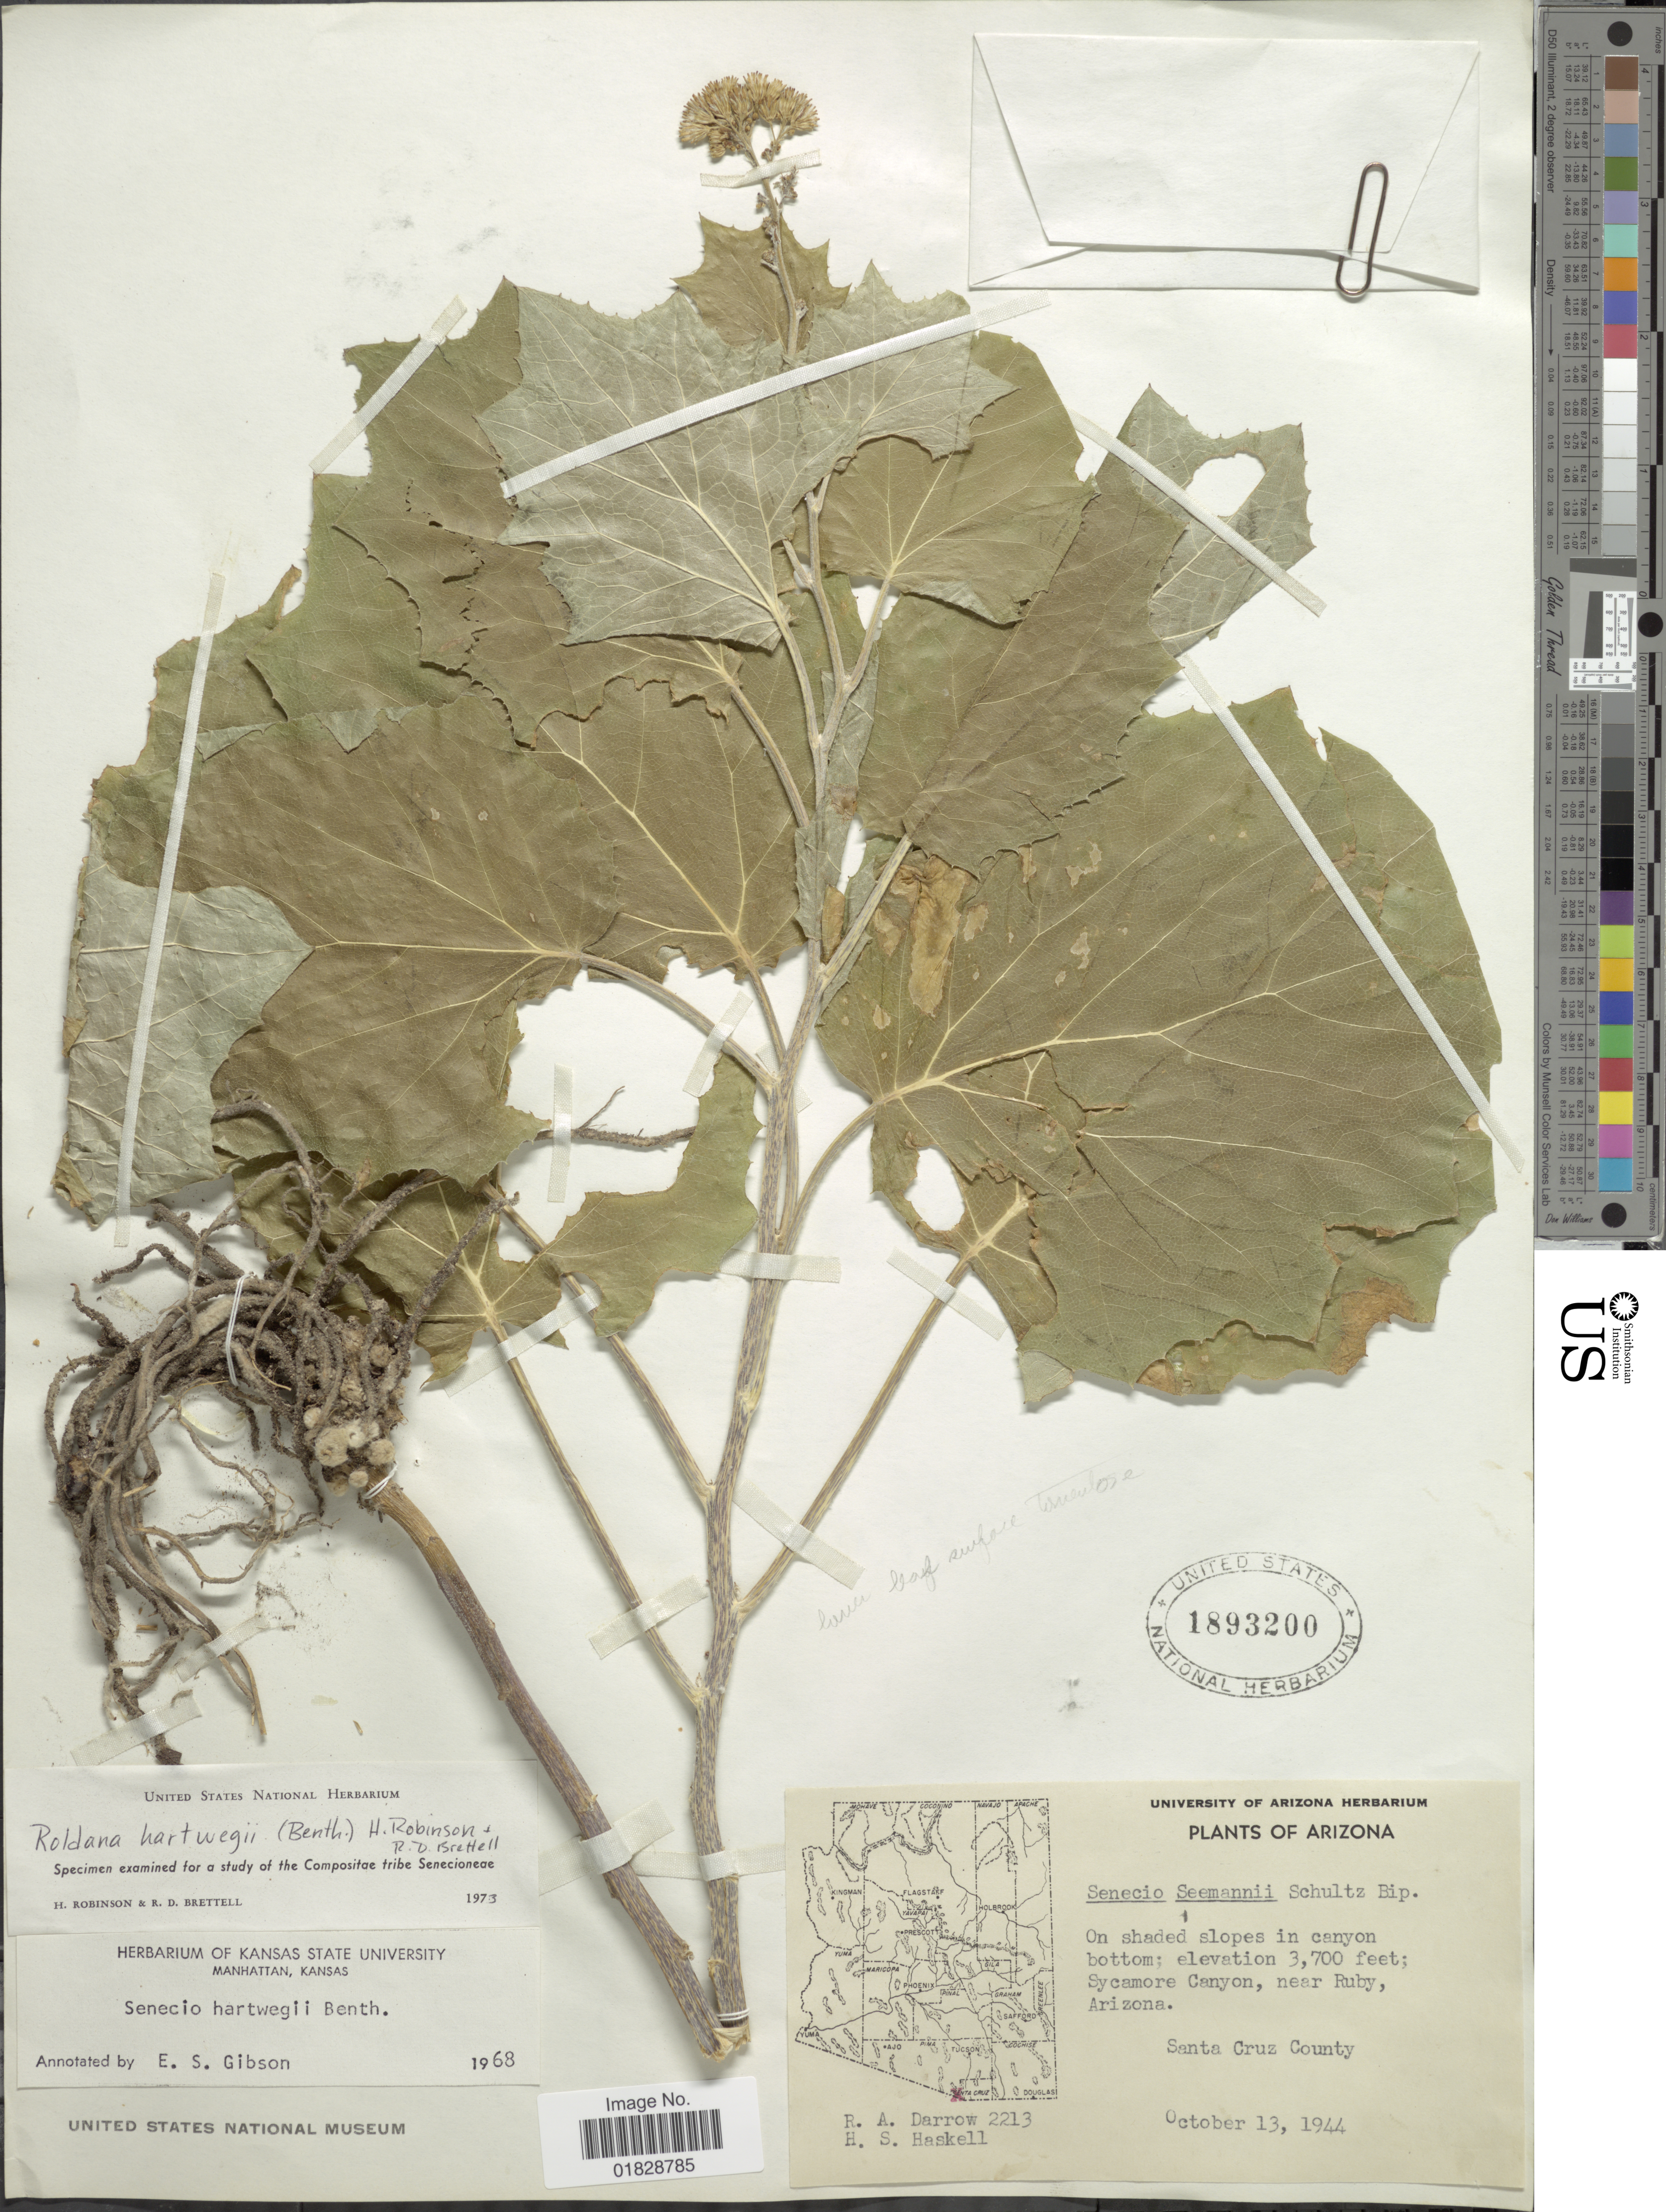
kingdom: Plantae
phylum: Tracheophyta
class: Magnoliopsida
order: Asterales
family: Asteraceae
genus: Roldana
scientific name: Roldana hartwegii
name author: (Benth.) H. Rob. & Brettell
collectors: R. A. Darrow & H. Haskell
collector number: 2213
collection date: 1944-10-13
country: United States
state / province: Arizona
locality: Sycamore Canyon, near Ruby, Arizona. Santa Cruz County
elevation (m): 1128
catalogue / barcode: US 1893200